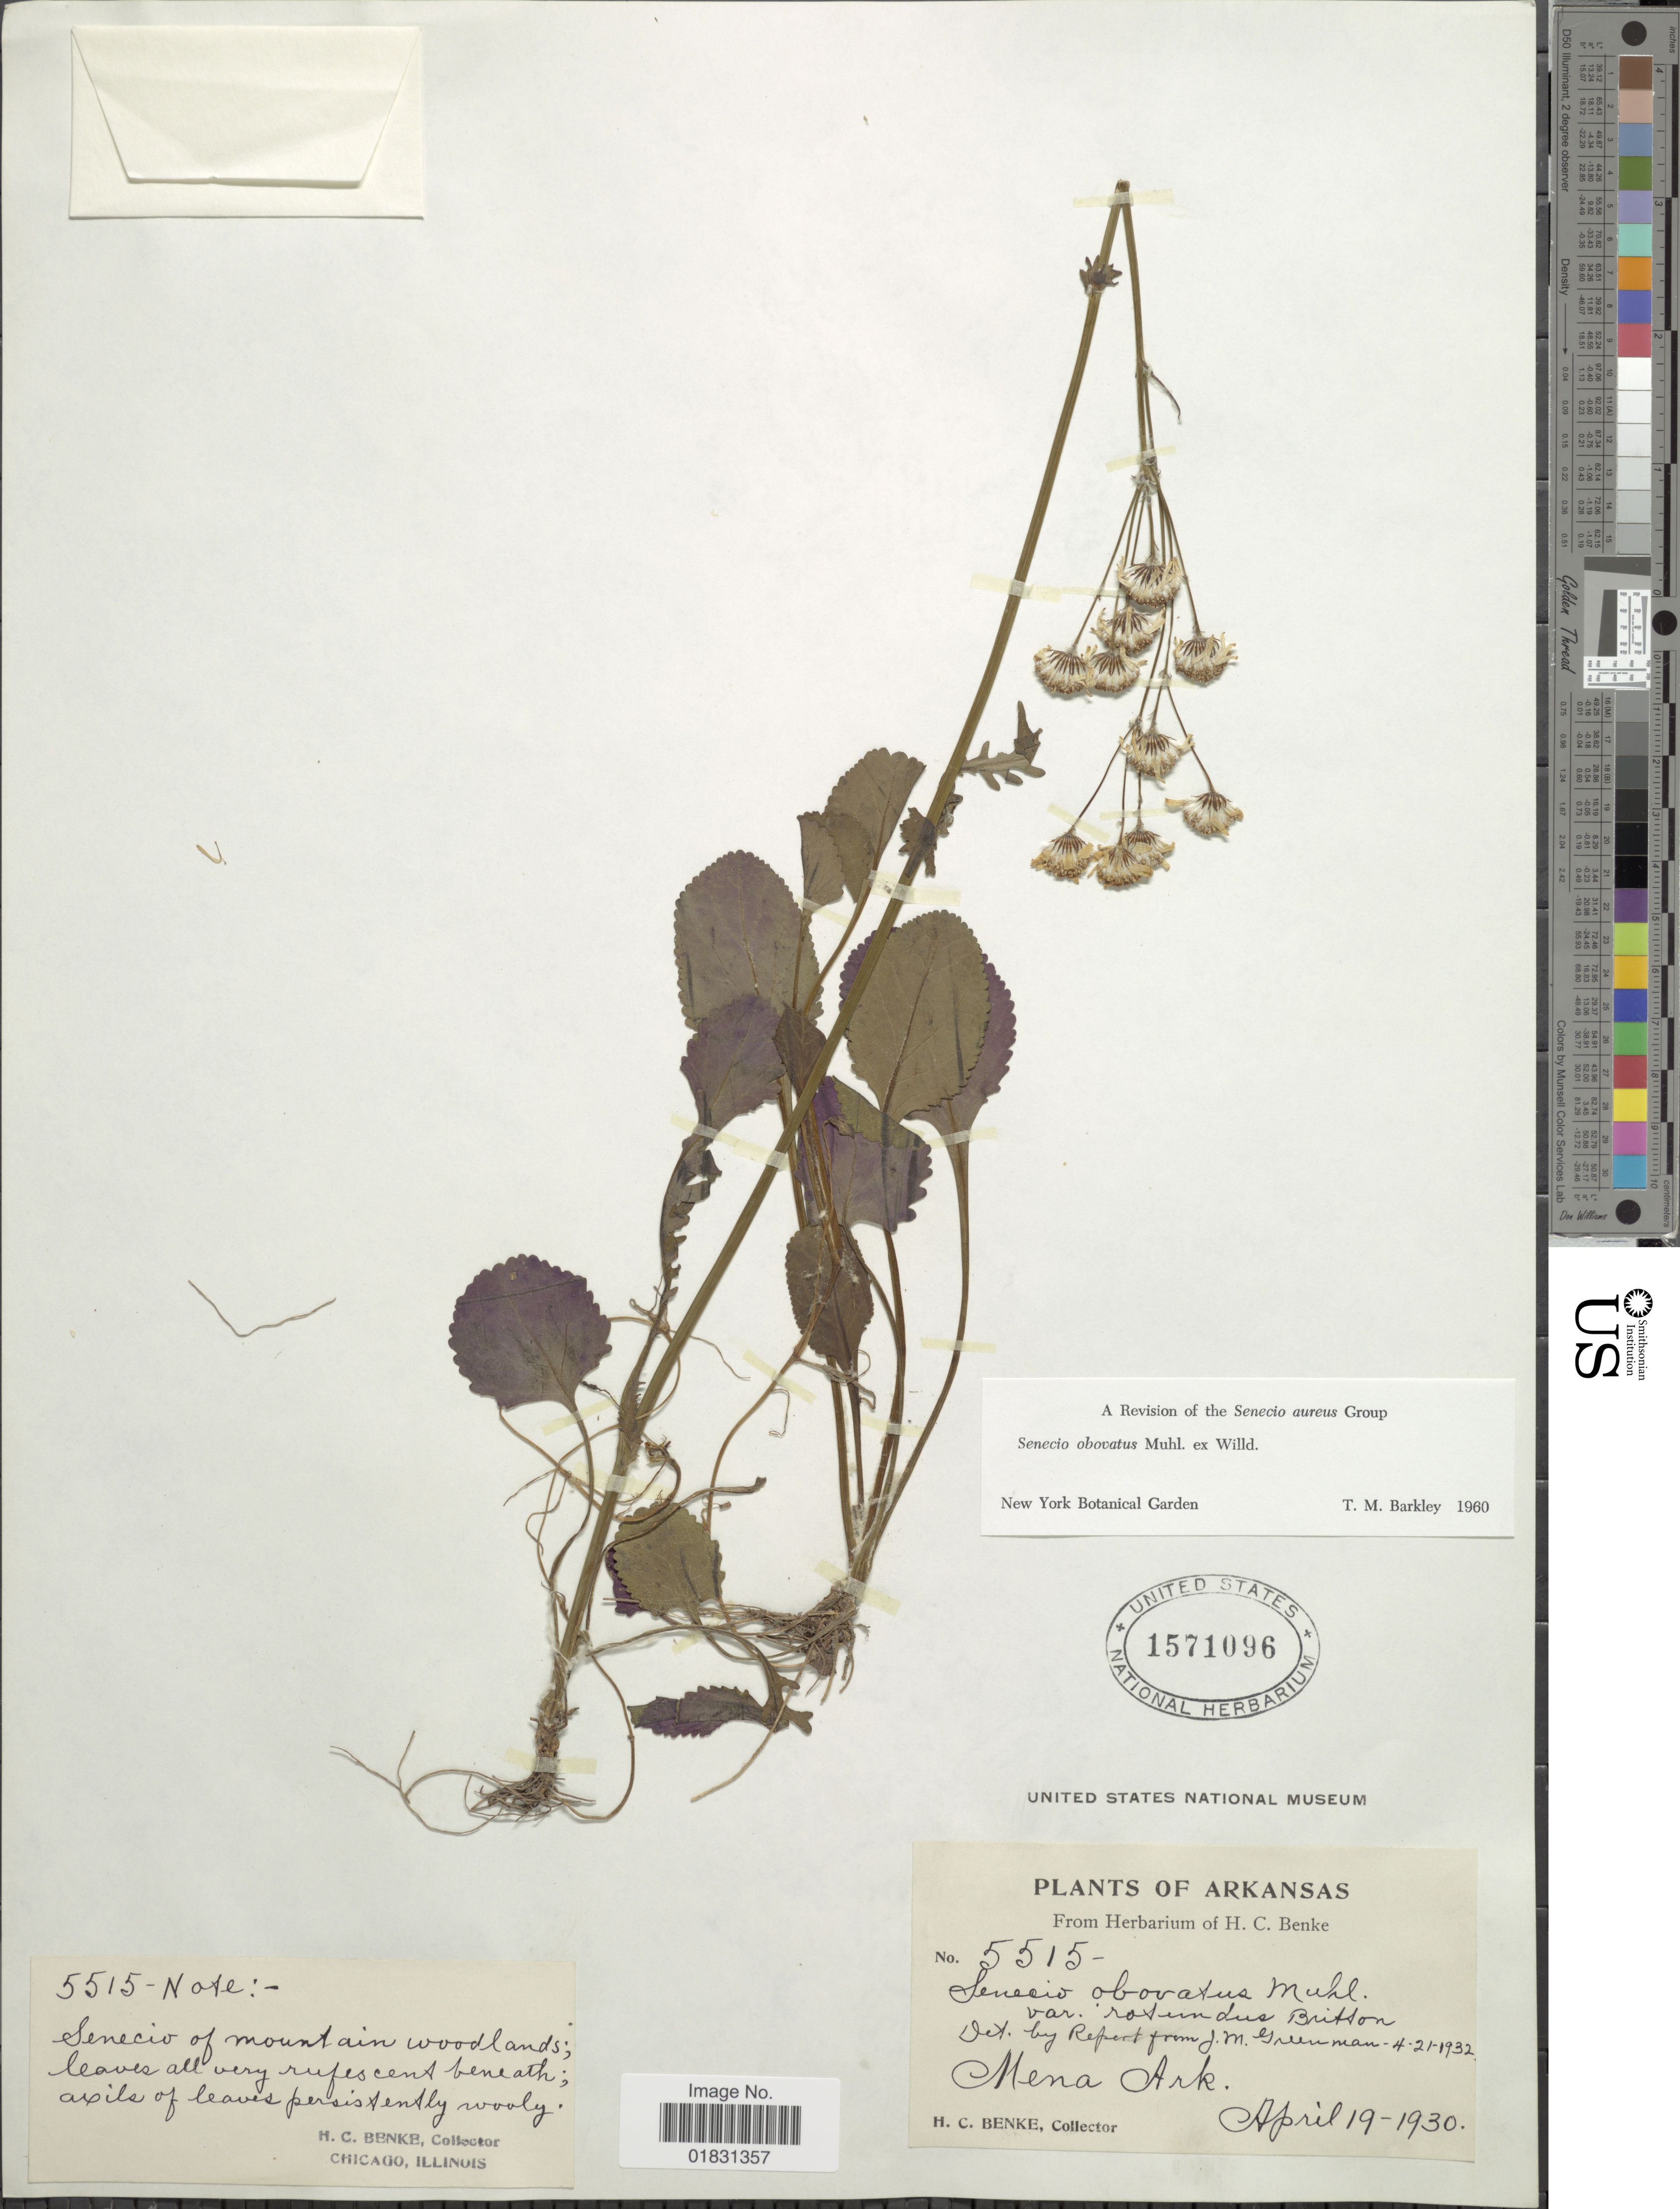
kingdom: Plantae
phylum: Tracheophyta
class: Magnoliopsida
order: Asterales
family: Asteraceae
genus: Packera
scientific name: Packera obovata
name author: (Muhl. ex Willd.) W.A. Weber & Á. Löve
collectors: H. Benke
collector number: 5515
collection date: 1930-04-19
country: United States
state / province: Arkansas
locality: Mena Ark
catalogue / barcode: US 1571096